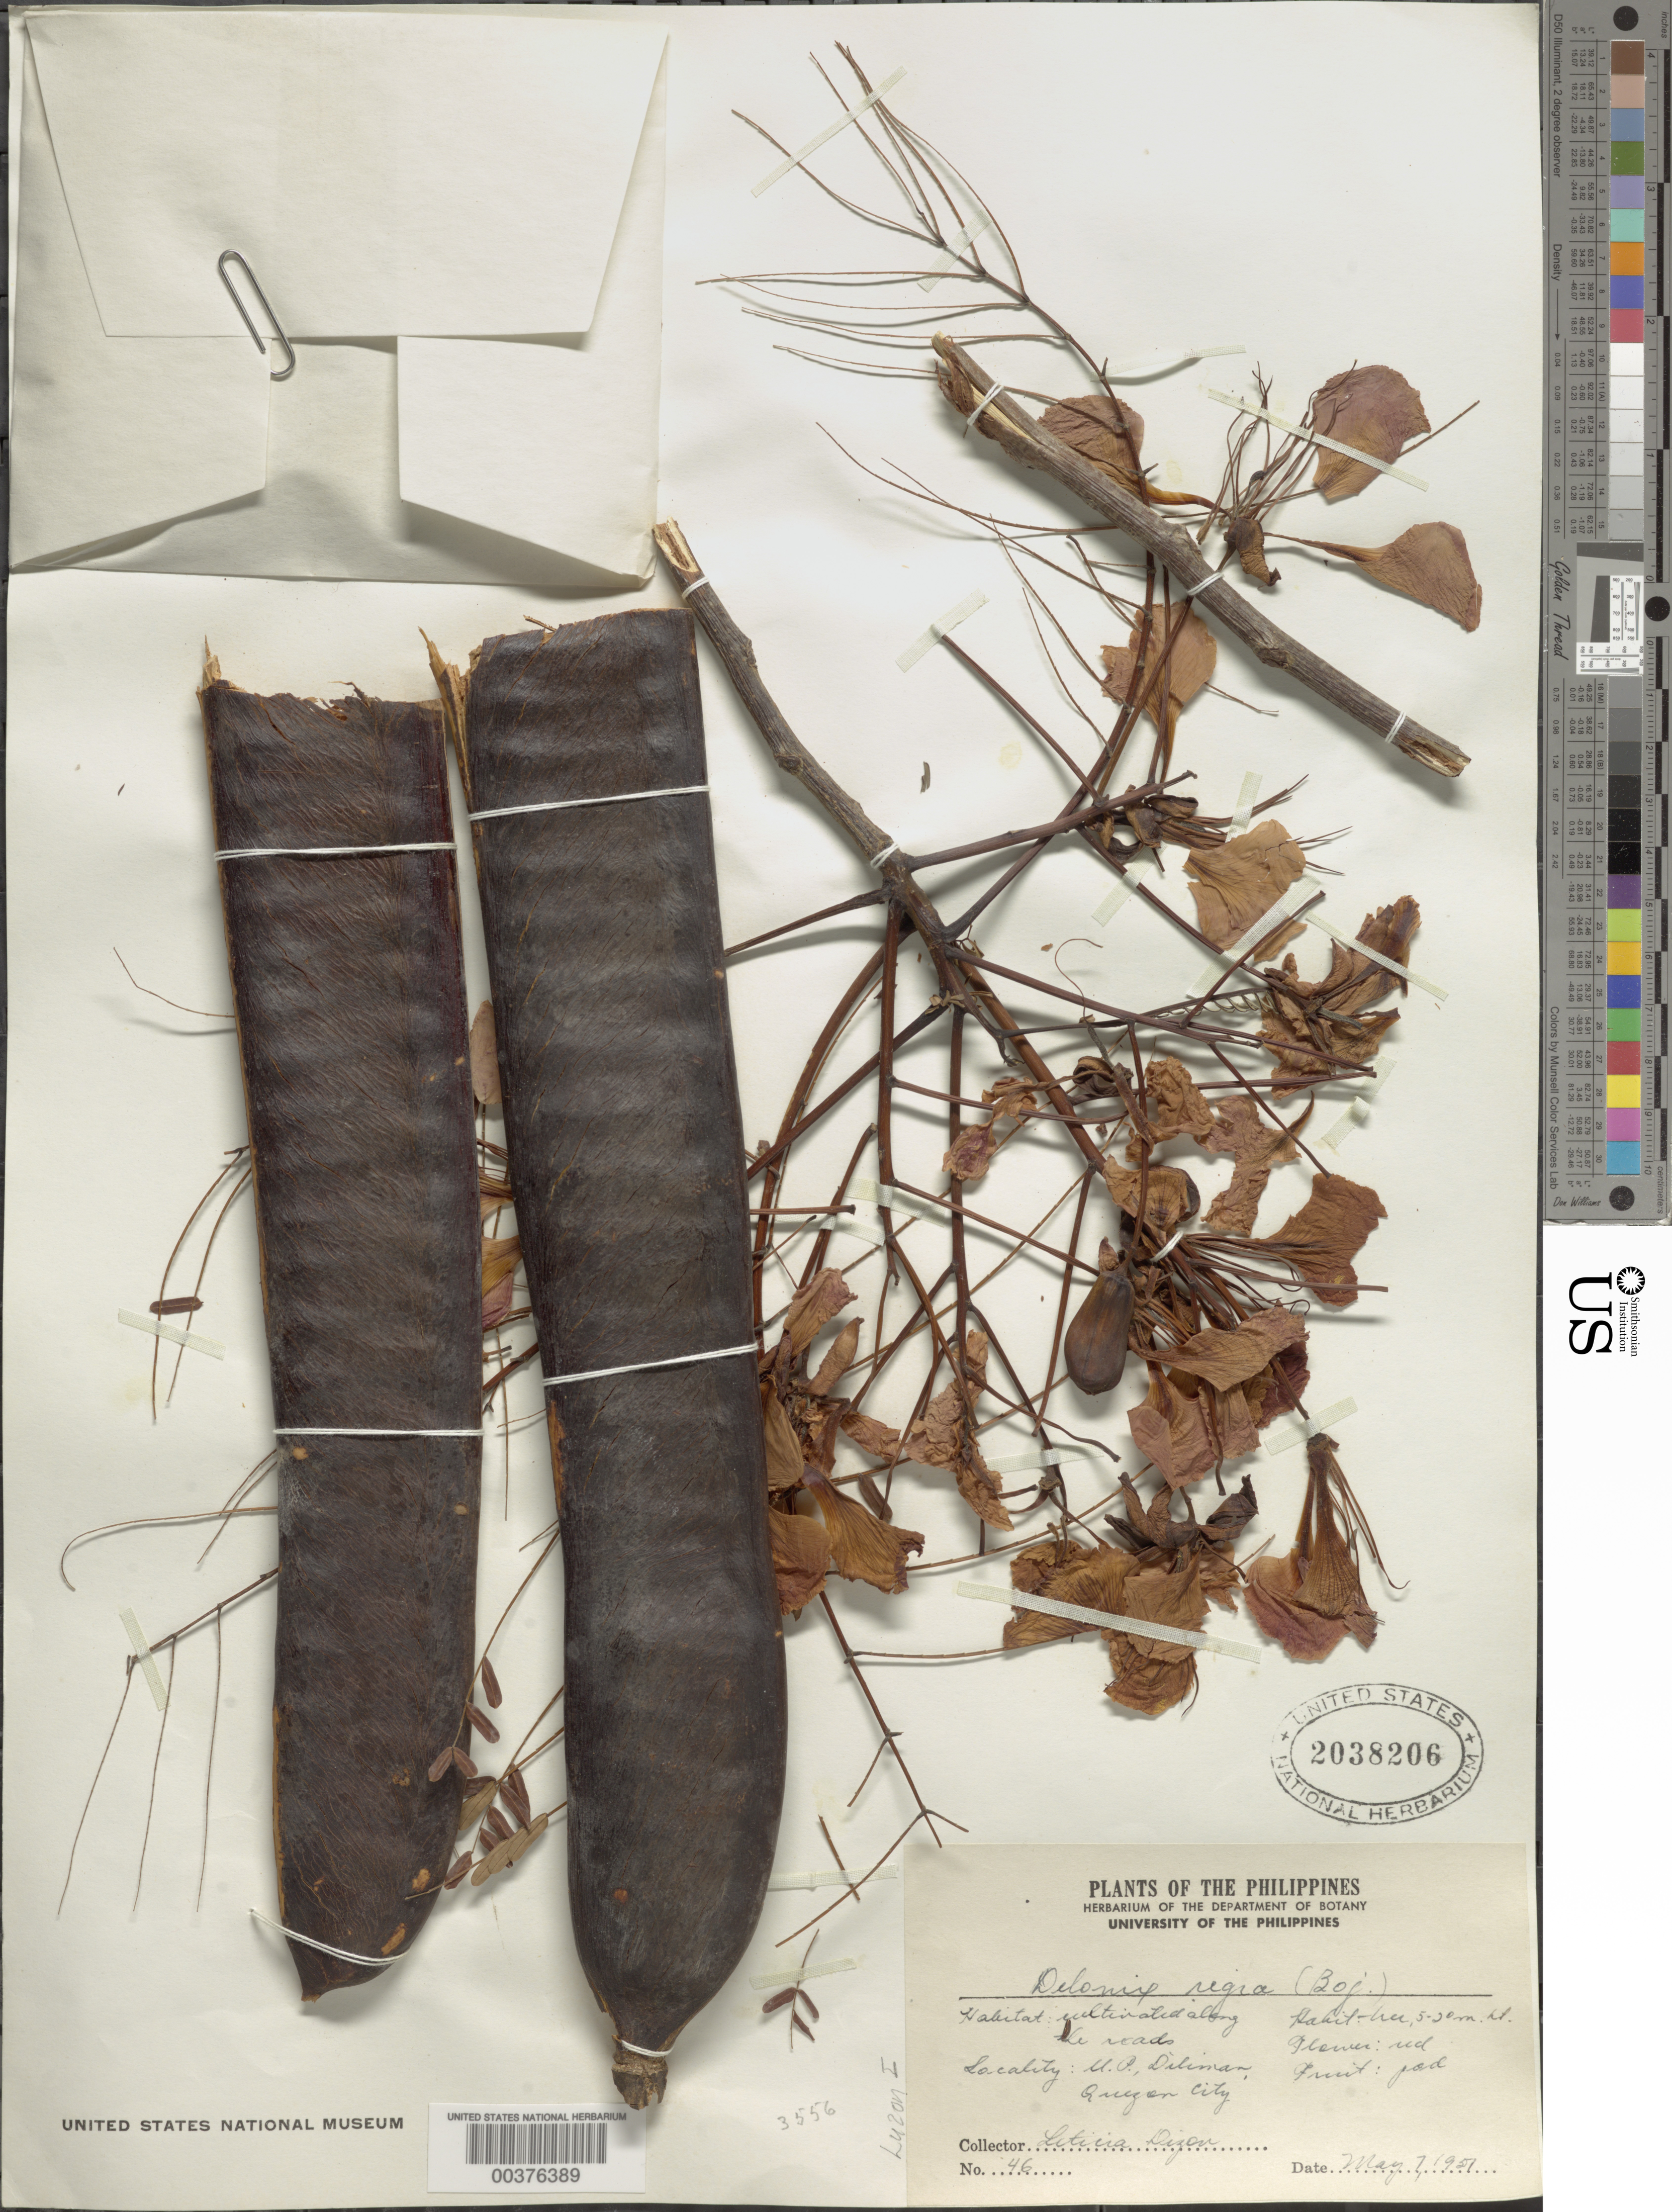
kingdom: Plantae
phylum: Tracheophyta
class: Magnoliopsida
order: Fabales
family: Fabaceae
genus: Delonix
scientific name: Delonix regia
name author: (Bojer ex Hook.) Raf.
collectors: L. Dizen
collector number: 46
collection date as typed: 07 May 1951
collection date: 1951-05-07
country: Philippines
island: Luzon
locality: Quezon city; u.p., diliman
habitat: Along the roads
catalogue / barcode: US 2038206